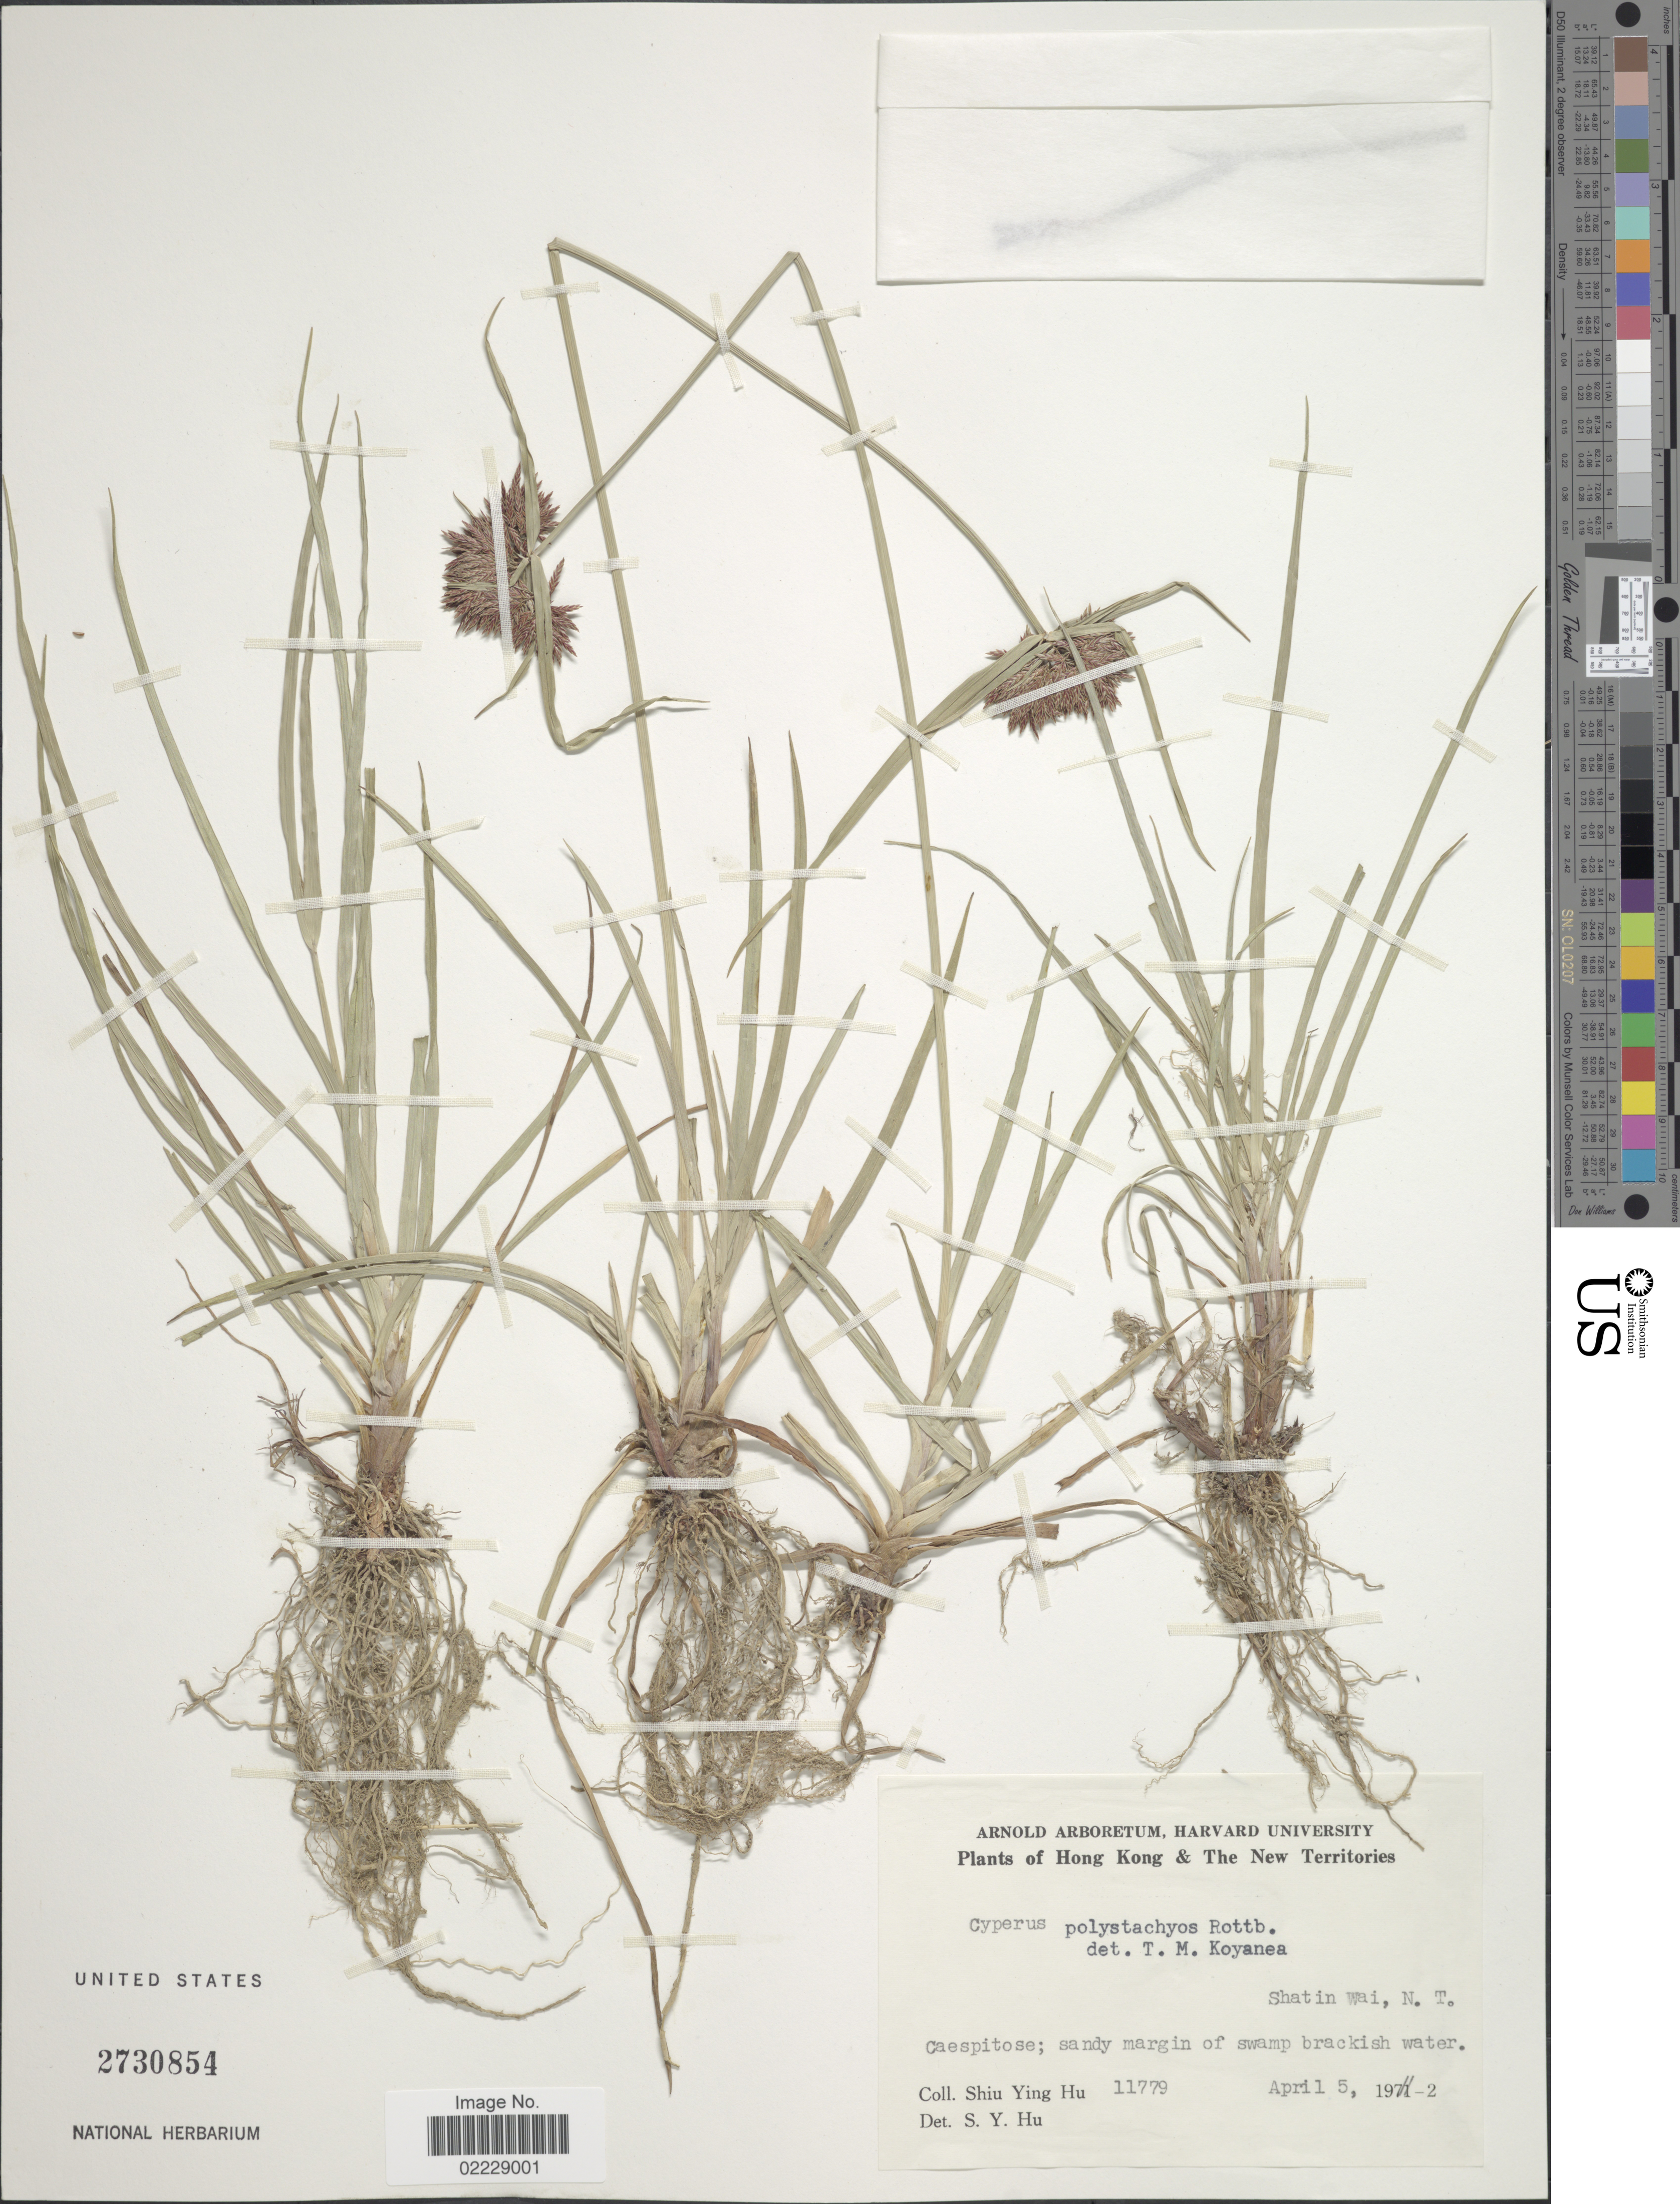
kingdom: Plantae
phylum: Tracheophyta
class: Liliopsida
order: Poales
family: Cyperaceae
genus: Cyperus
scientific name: Cyperus polystachyos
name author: Rottb.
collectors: S. Y. Hu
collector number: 11779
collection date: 1972-04-05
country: China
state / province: Hong Kong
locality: Hong Kong & The New Territories. Shatin wai, N.T.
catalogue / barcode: US 2730854